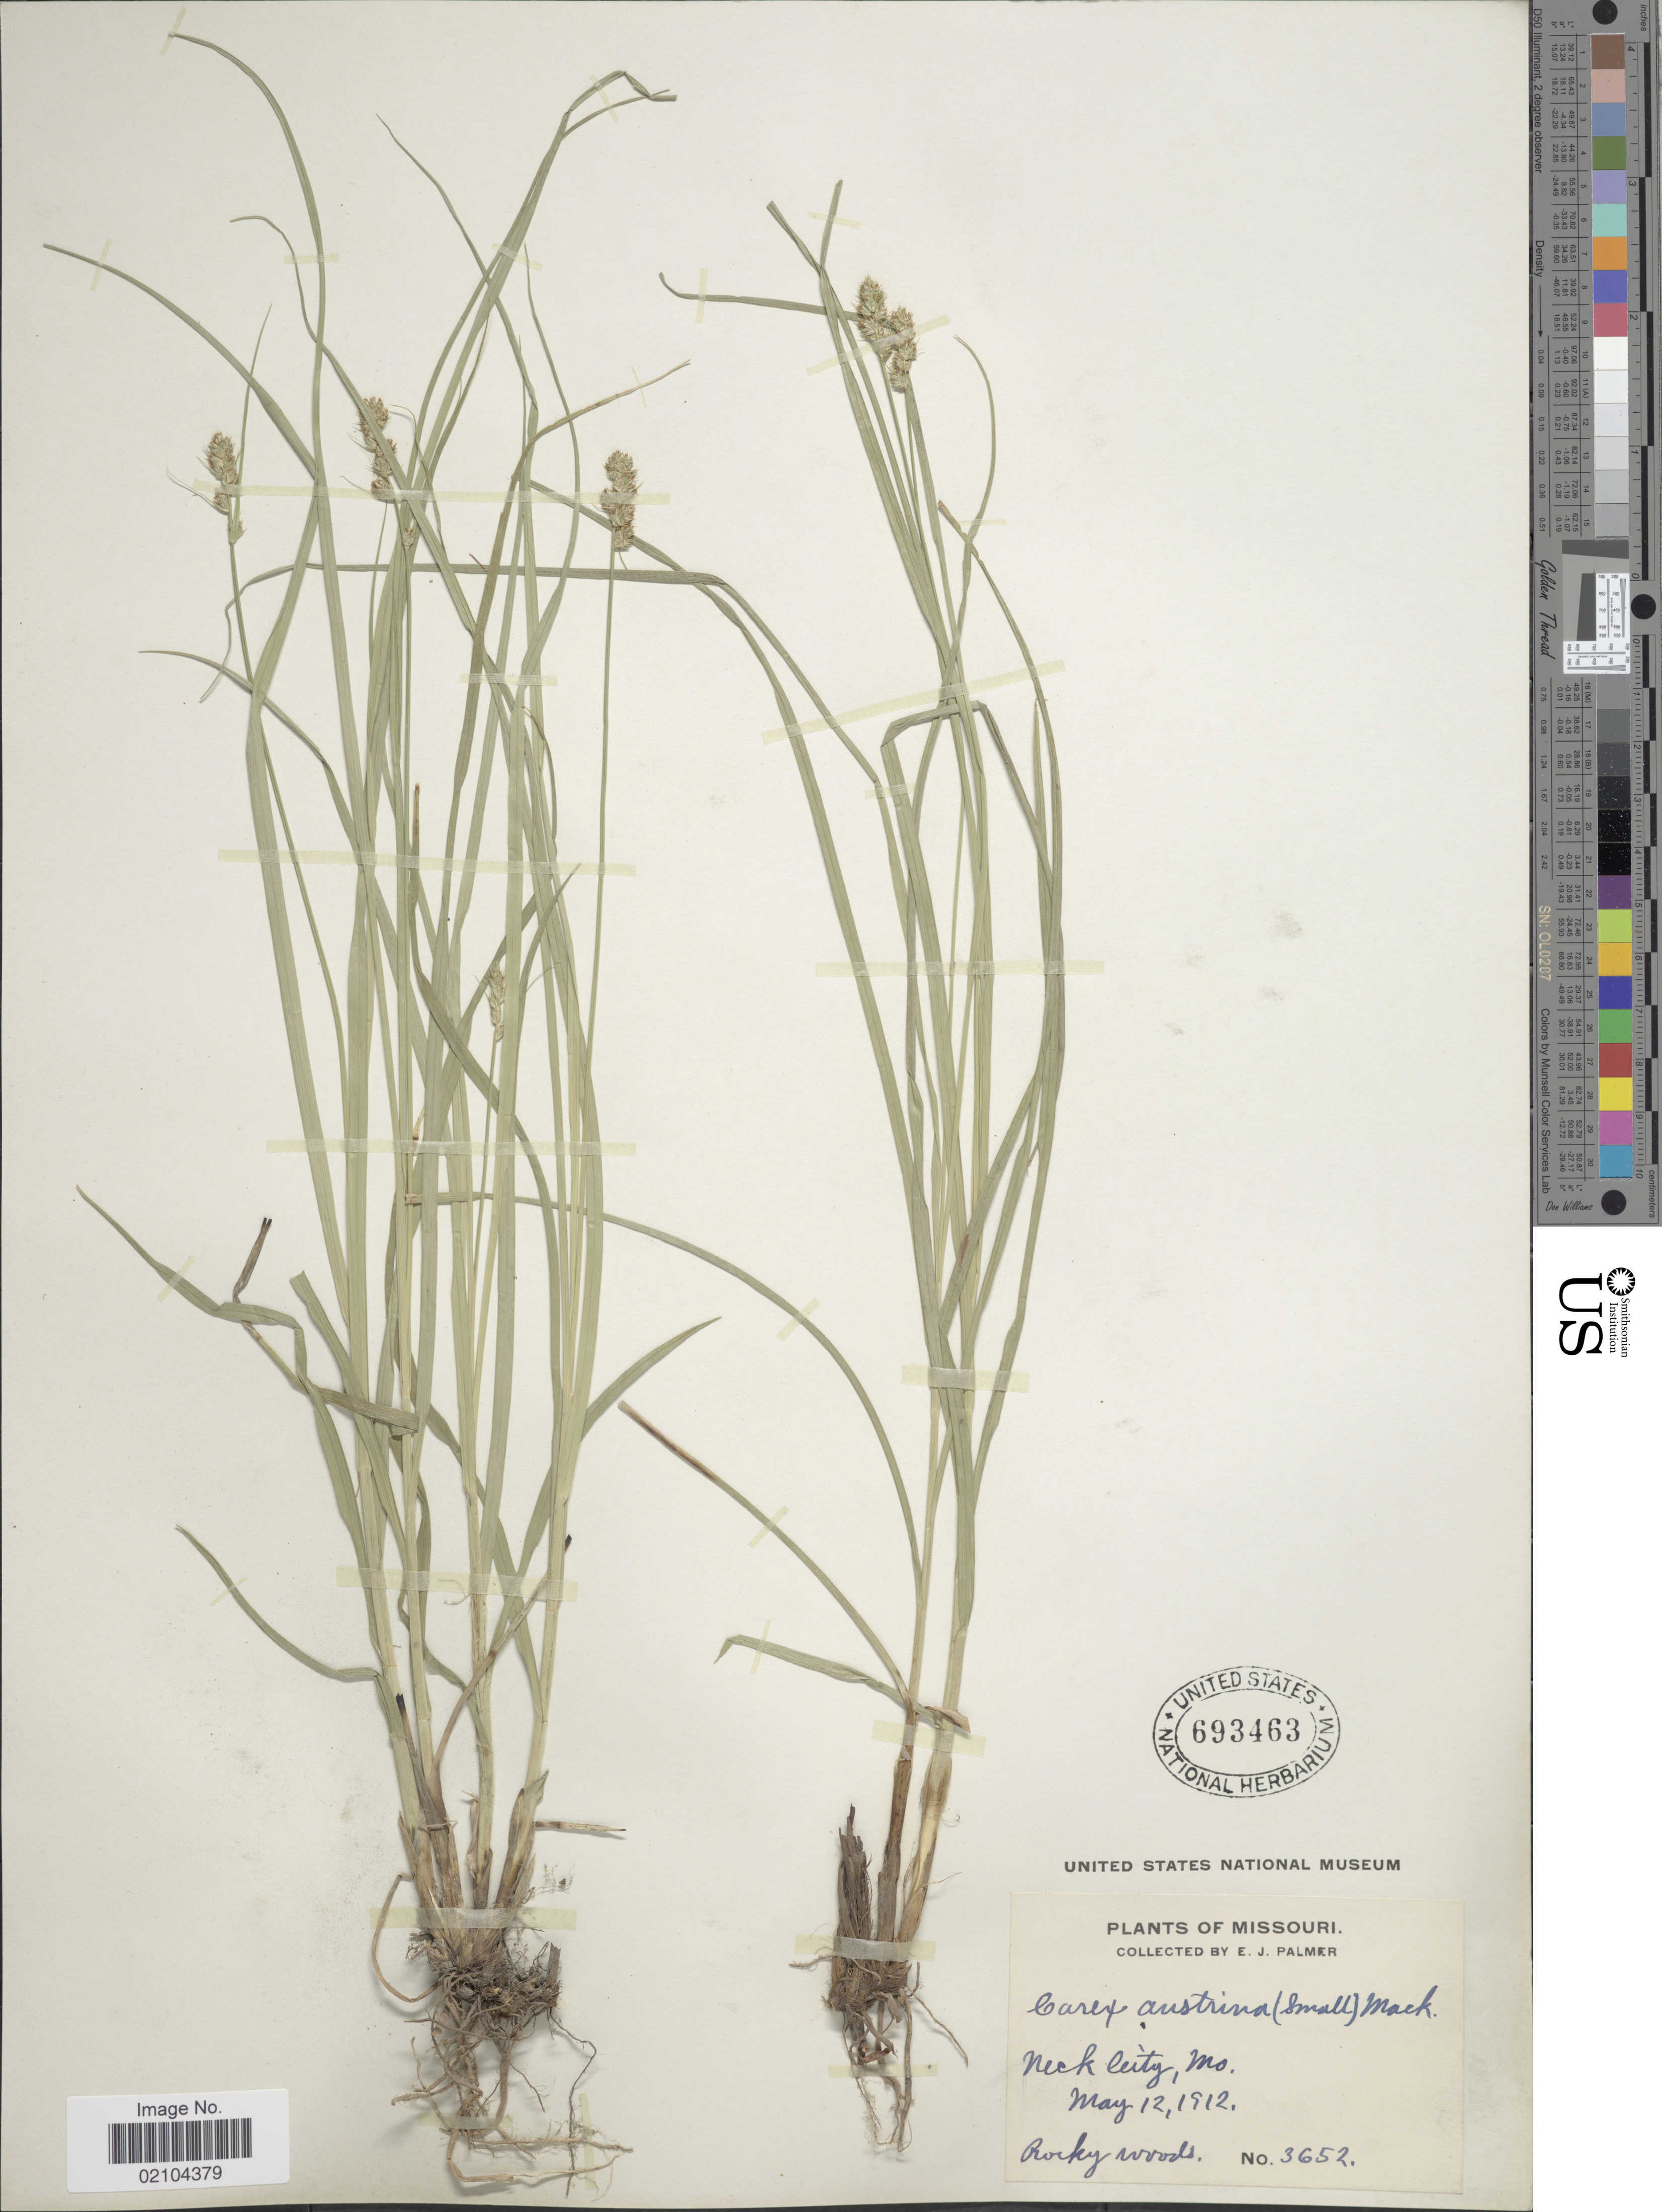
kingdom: Plantae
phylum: Tracheophyta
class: Liliopsida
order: Poales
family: Cyperaceae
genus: Carex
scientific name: Carex austrina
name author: Mack.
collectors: E. J. Palmer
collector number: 3652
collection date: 1912-05-12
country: United States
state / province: Missouri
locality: Neck City, rocky woods.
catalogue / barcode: US 693463